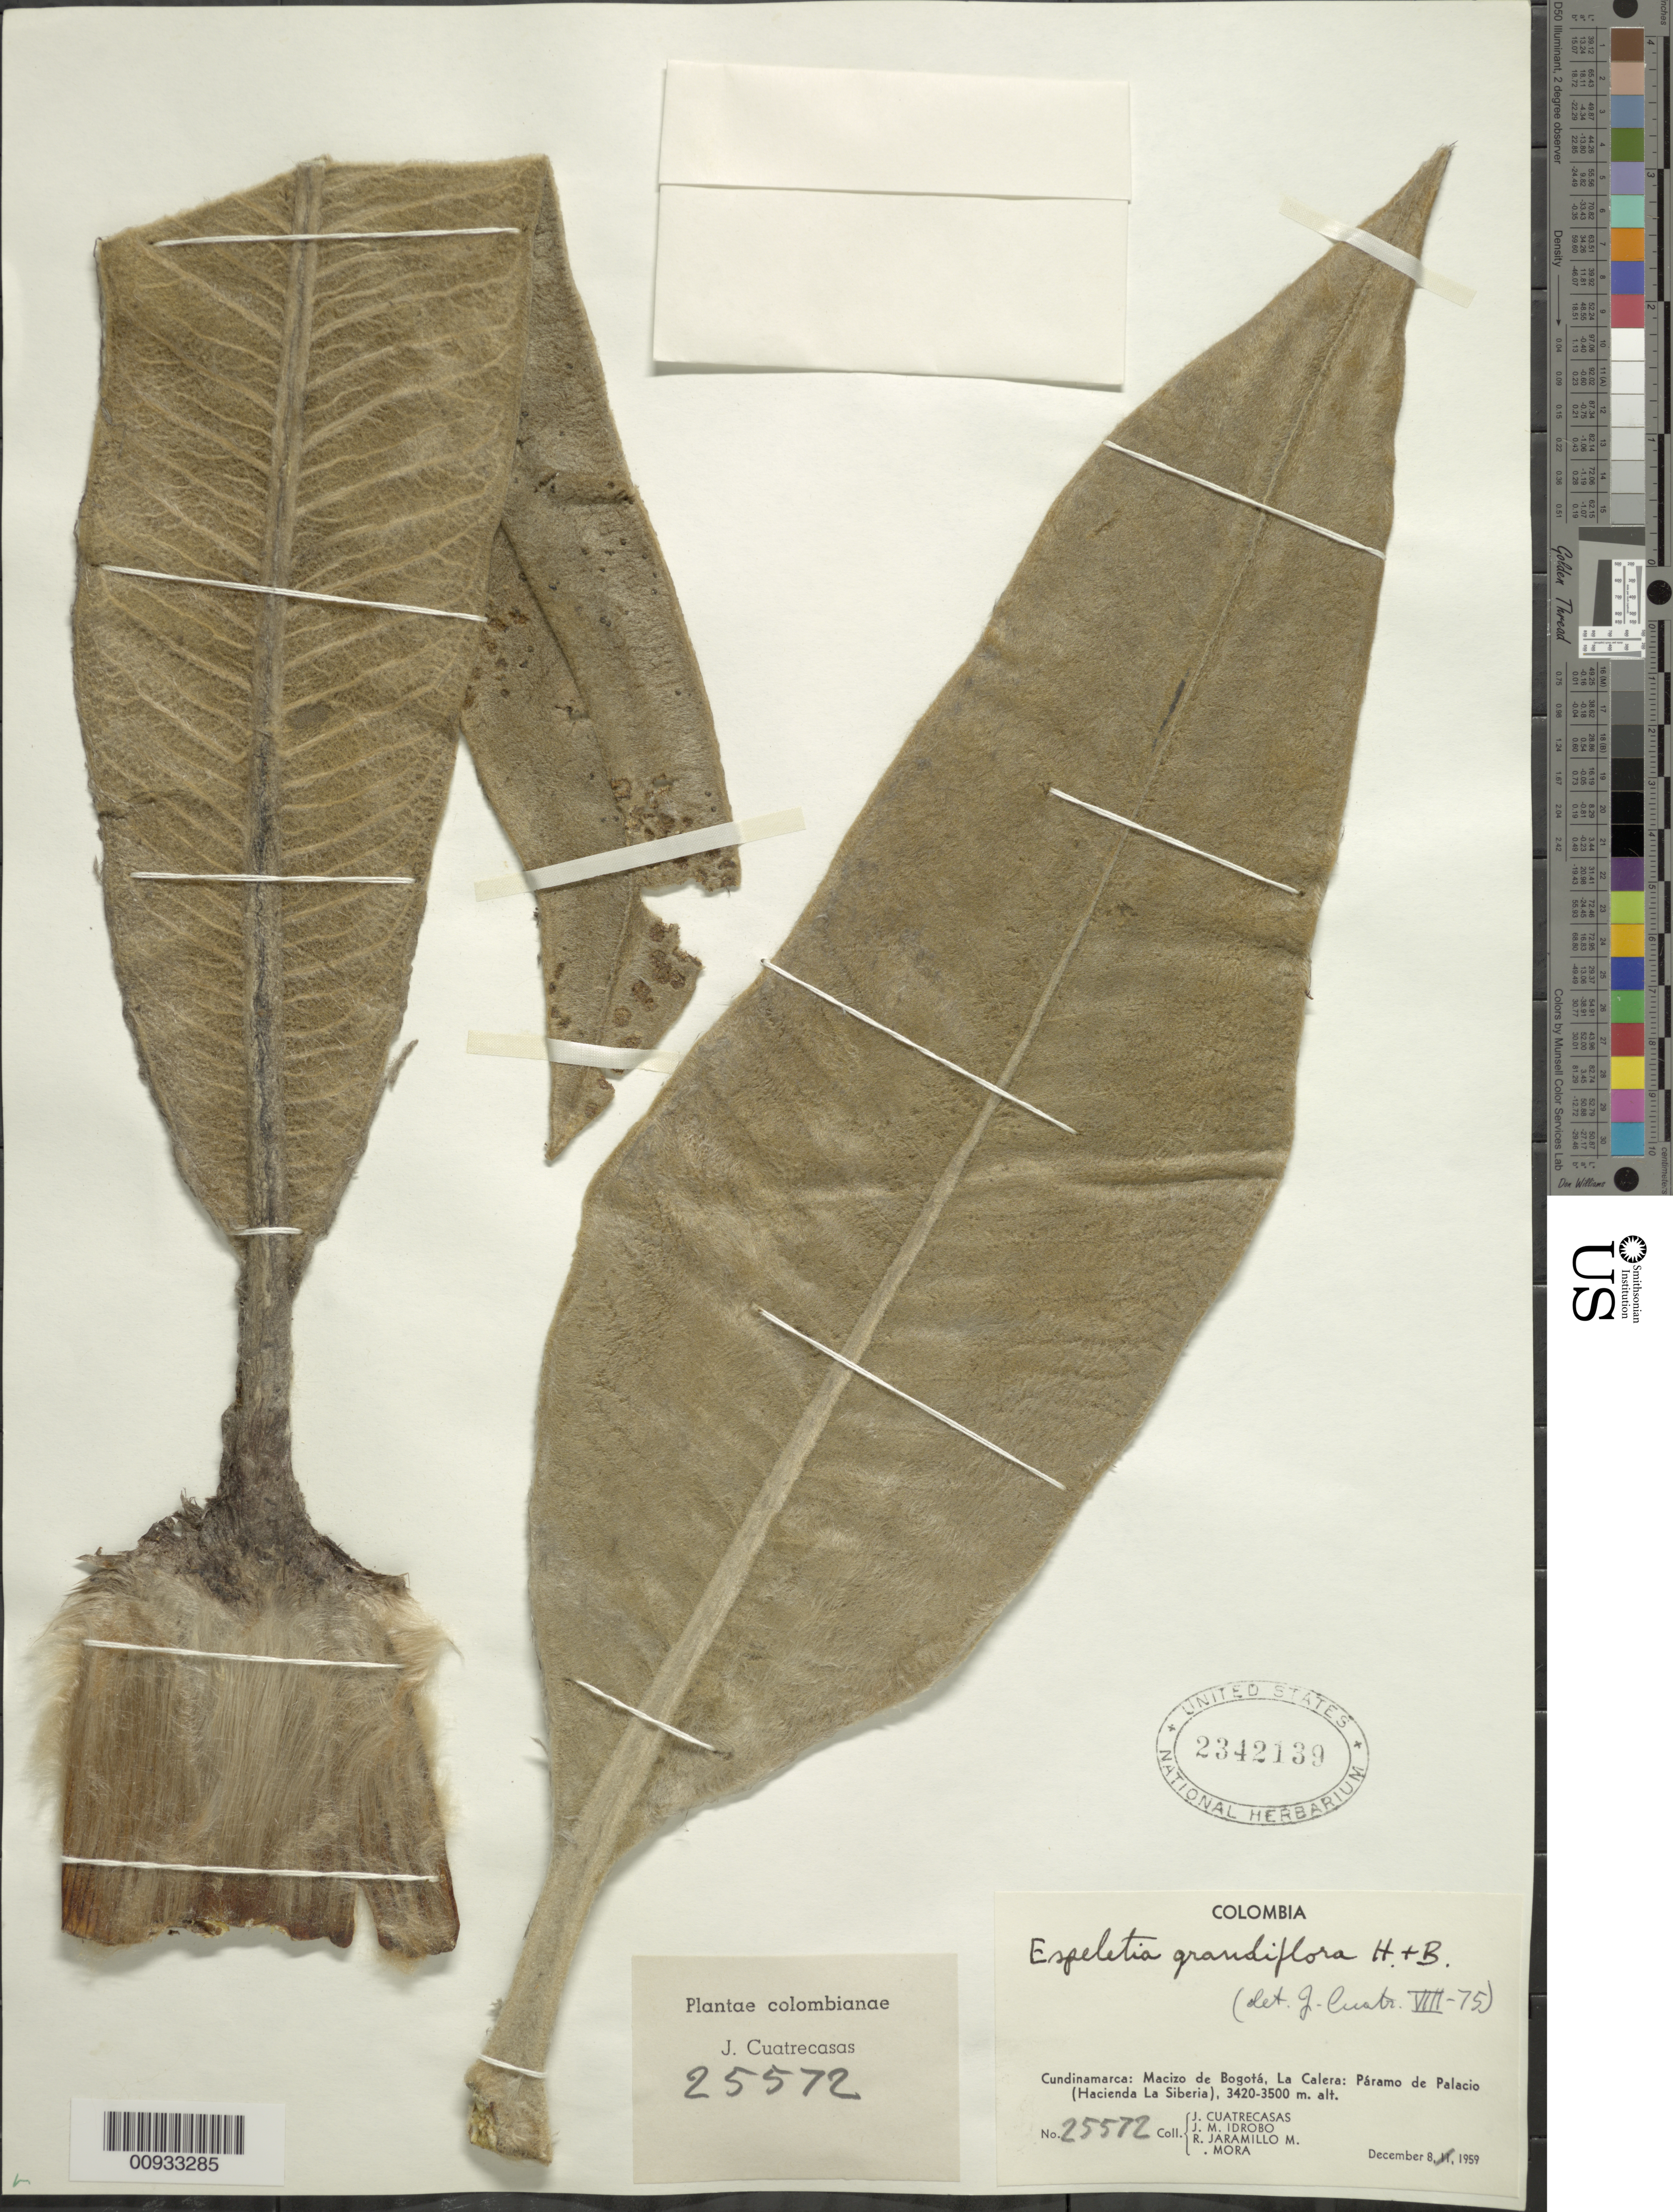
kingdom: Plantae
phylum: Tracheophyta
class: Magnoliopsida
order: Asterales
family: Asteraceae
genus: Espeletia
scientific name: Espeletia grandiflora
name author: Humb. & Bonpl.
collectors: J. Cuatrecasas, J. M. Idrobo, R. Jaramillo M. & Mora, --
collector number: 25572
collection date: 1959-12-08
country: Colombia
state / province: Cundinamarca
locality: Macizo de Bogota, La Calera: Paramo de Palacio (Hacienda La Siberia).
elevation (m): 3420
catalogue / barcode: US 2342139